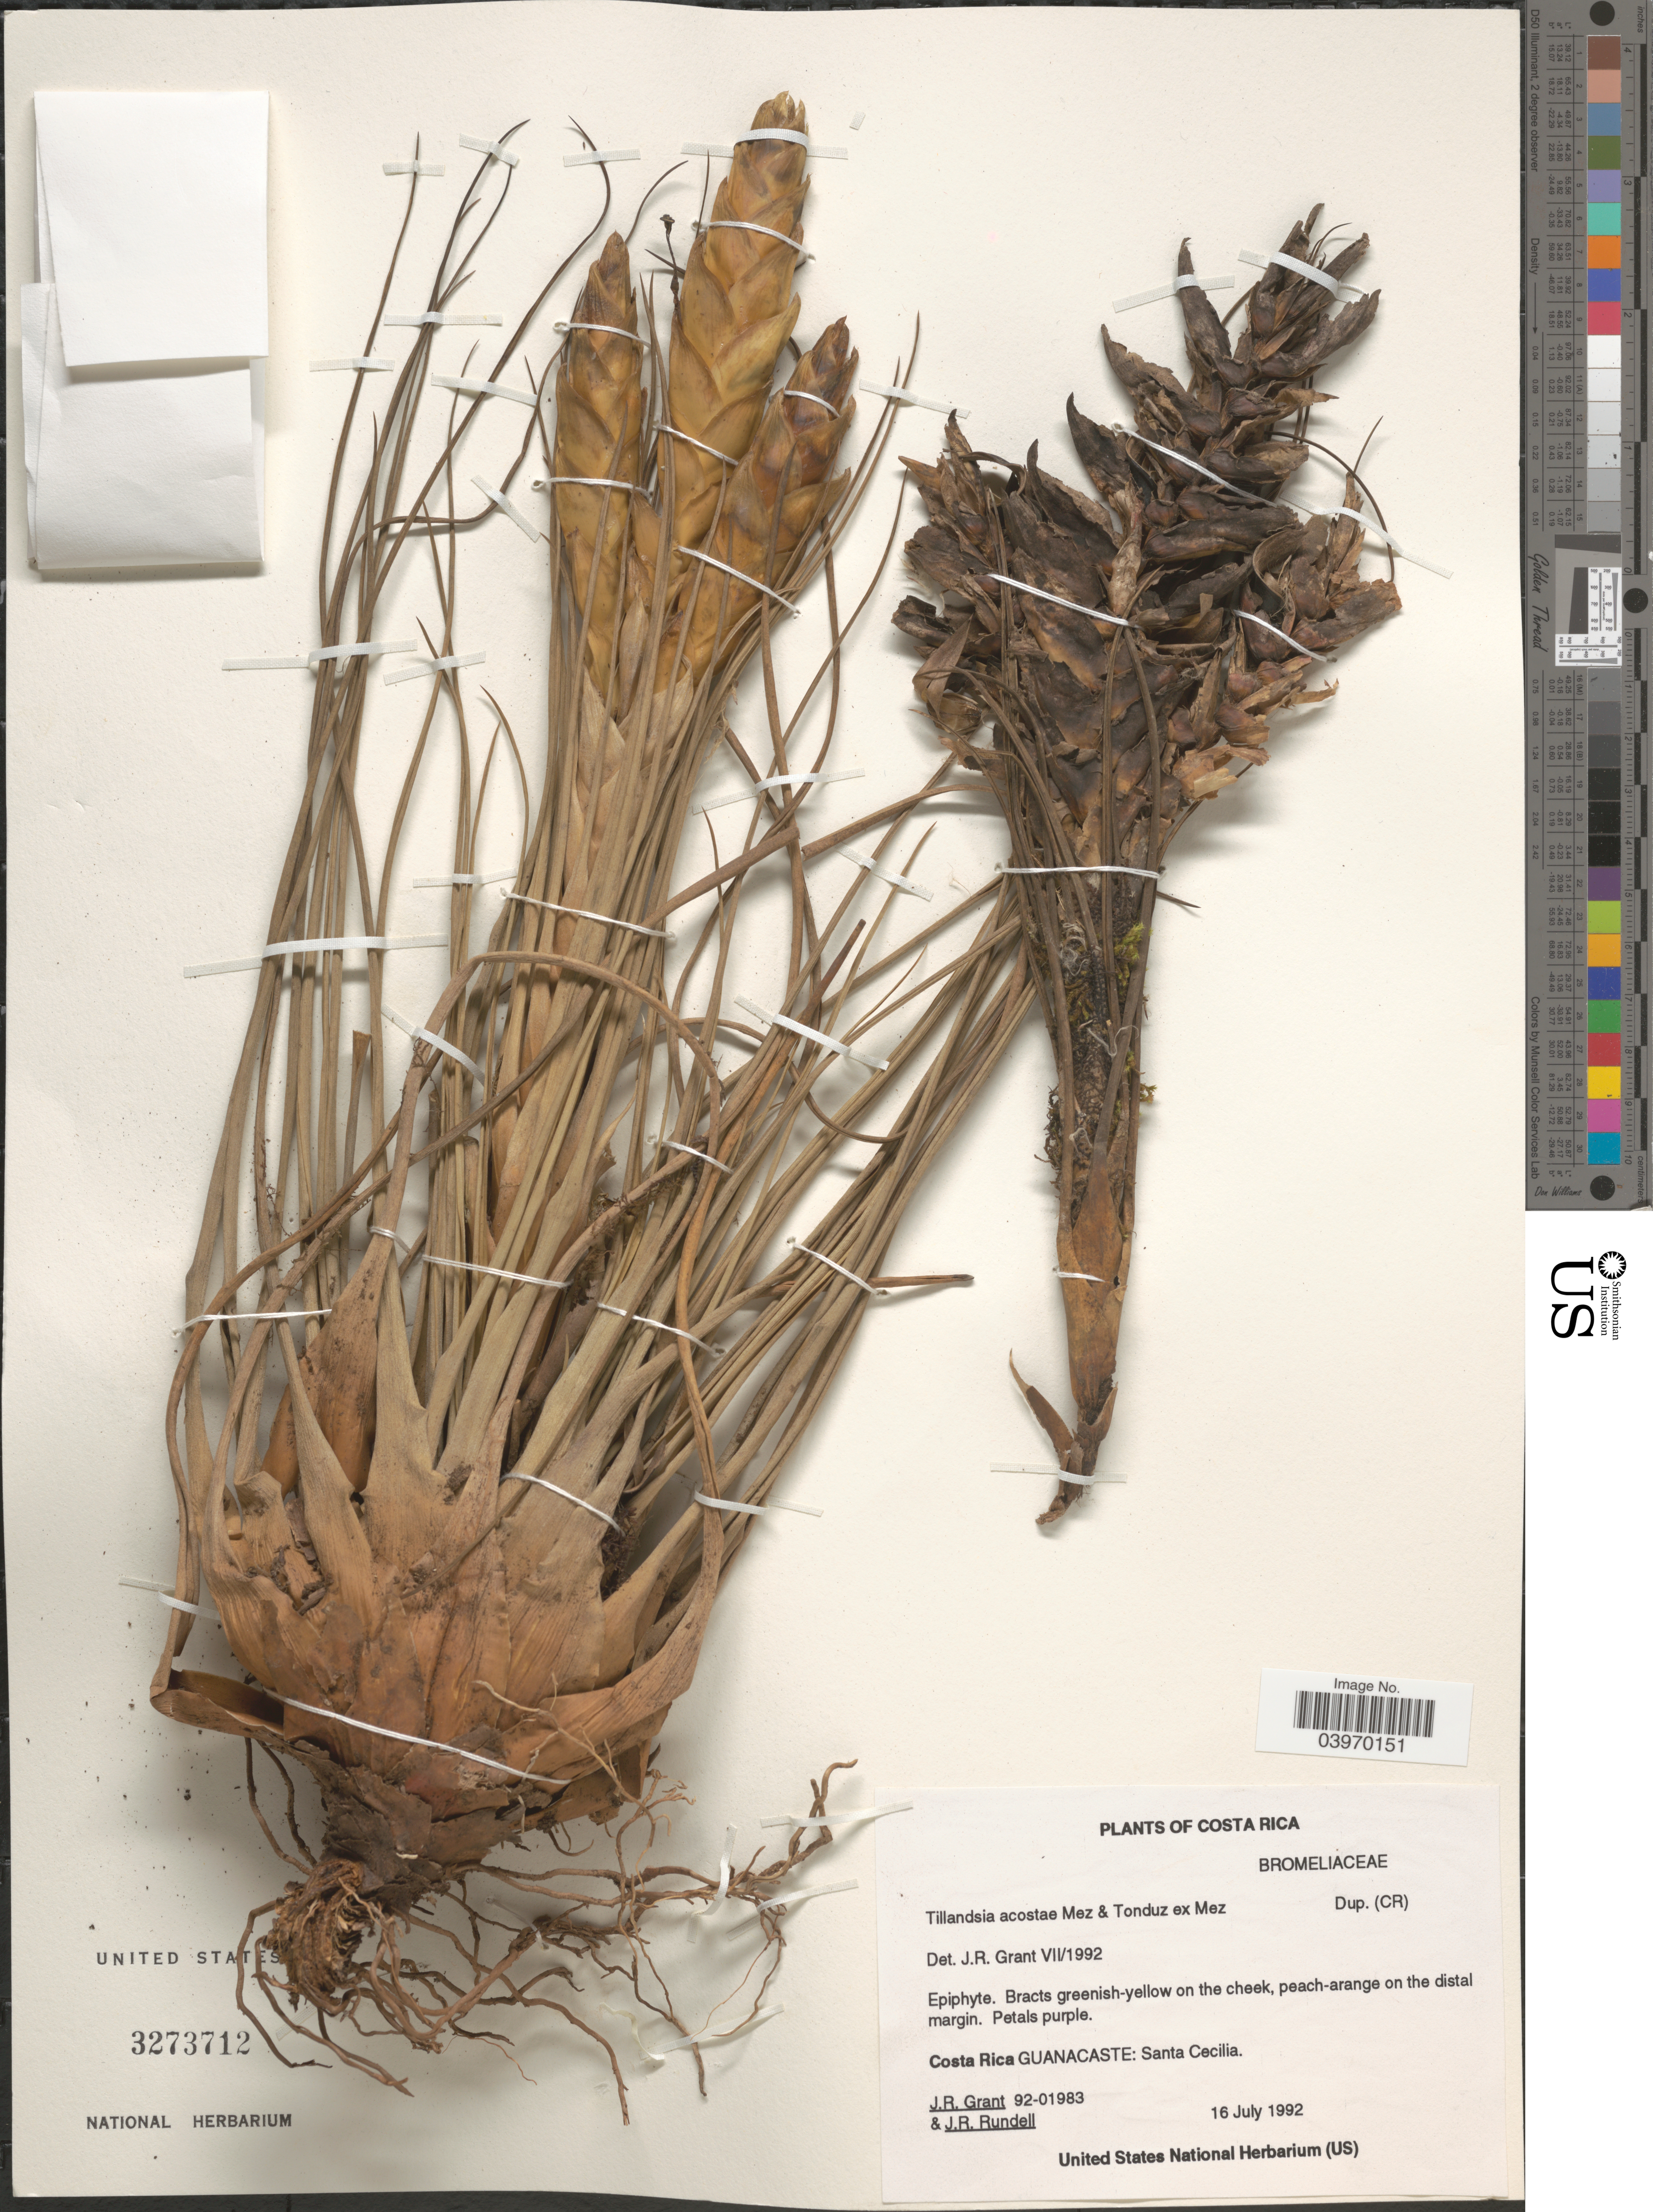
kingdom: Plantae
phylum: Tracheophyta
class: Liliopsida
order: Poales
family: Bromeliaceae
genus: Tillandsia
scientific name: Tillandsia acostae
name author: Mez & Tonduz in Mez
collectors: J. Grant & J. R. Rundell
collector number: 92-01983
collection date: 1992-07-16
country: Costa Rica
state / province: Guanacaste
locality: Santa Cecilia.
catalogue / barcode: US 3273712